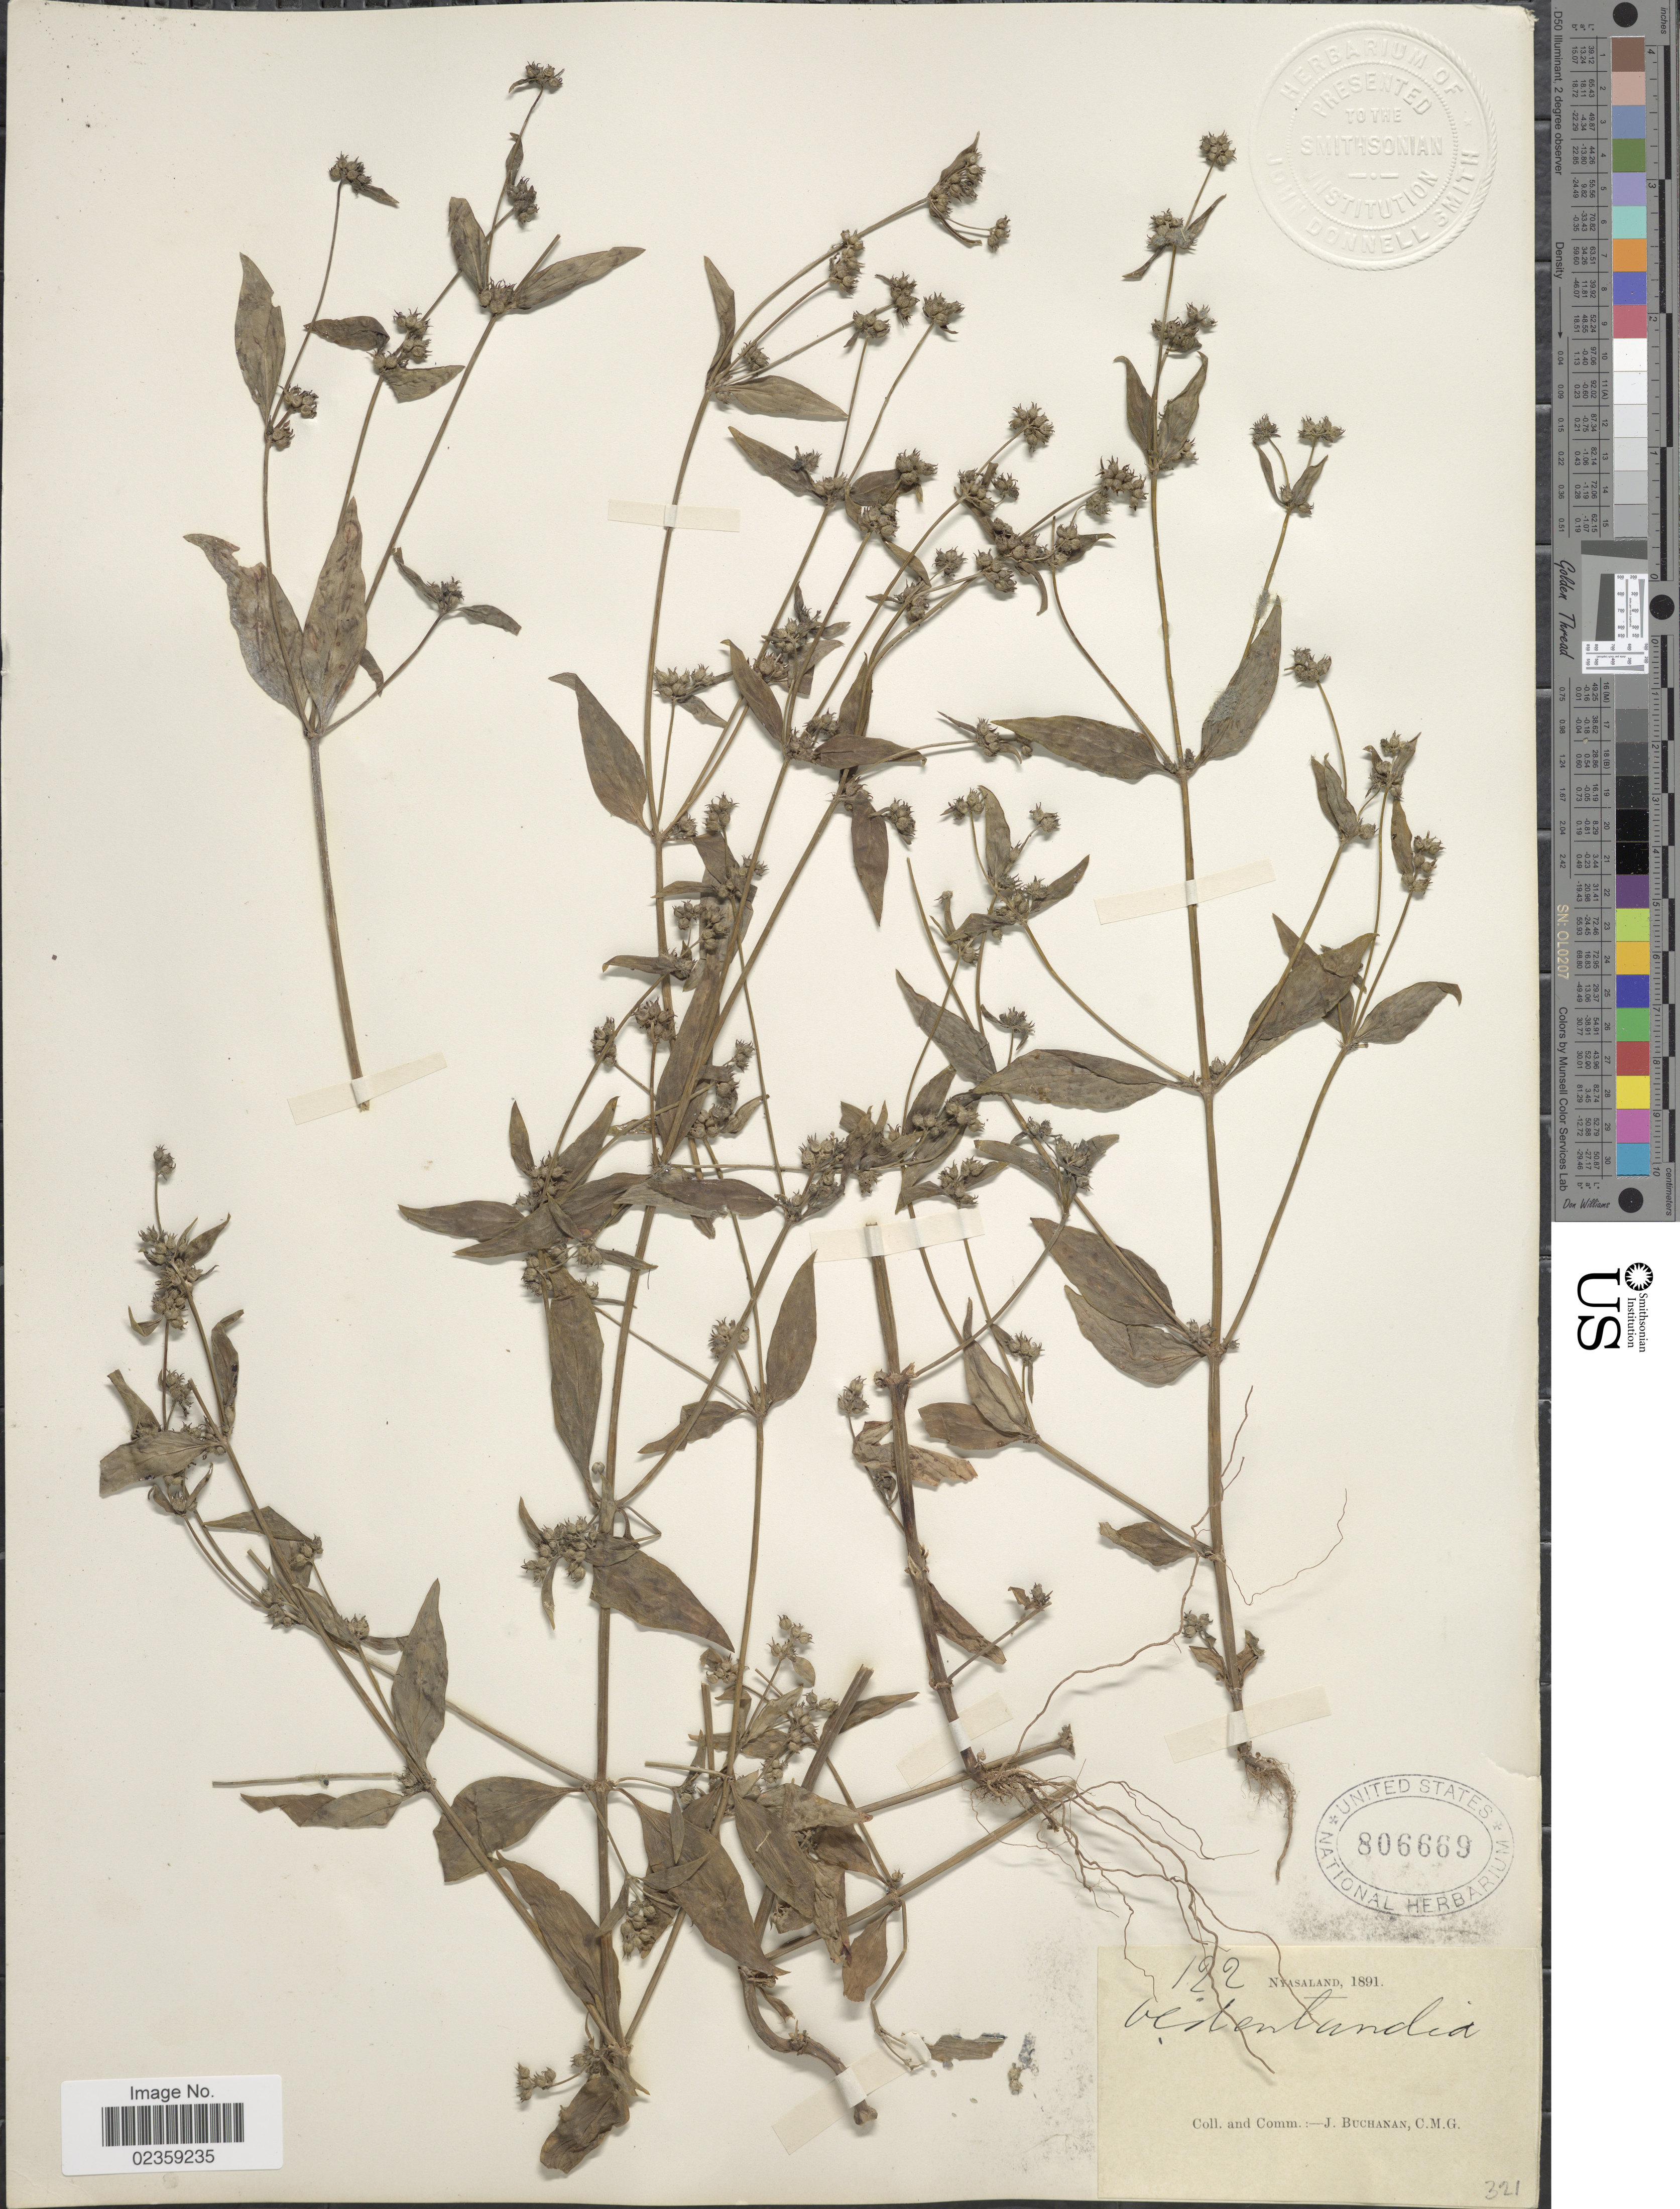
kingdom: Plantae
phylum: Tracheophyta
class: Magnoliopsida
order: Gentianales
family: Rubiaceae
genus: Oldenlandia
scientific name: Oldenlandia sp.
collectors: J. Buchanan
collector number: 122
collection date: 1891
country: Malawi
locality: Nyasaland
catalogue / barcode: US 806669